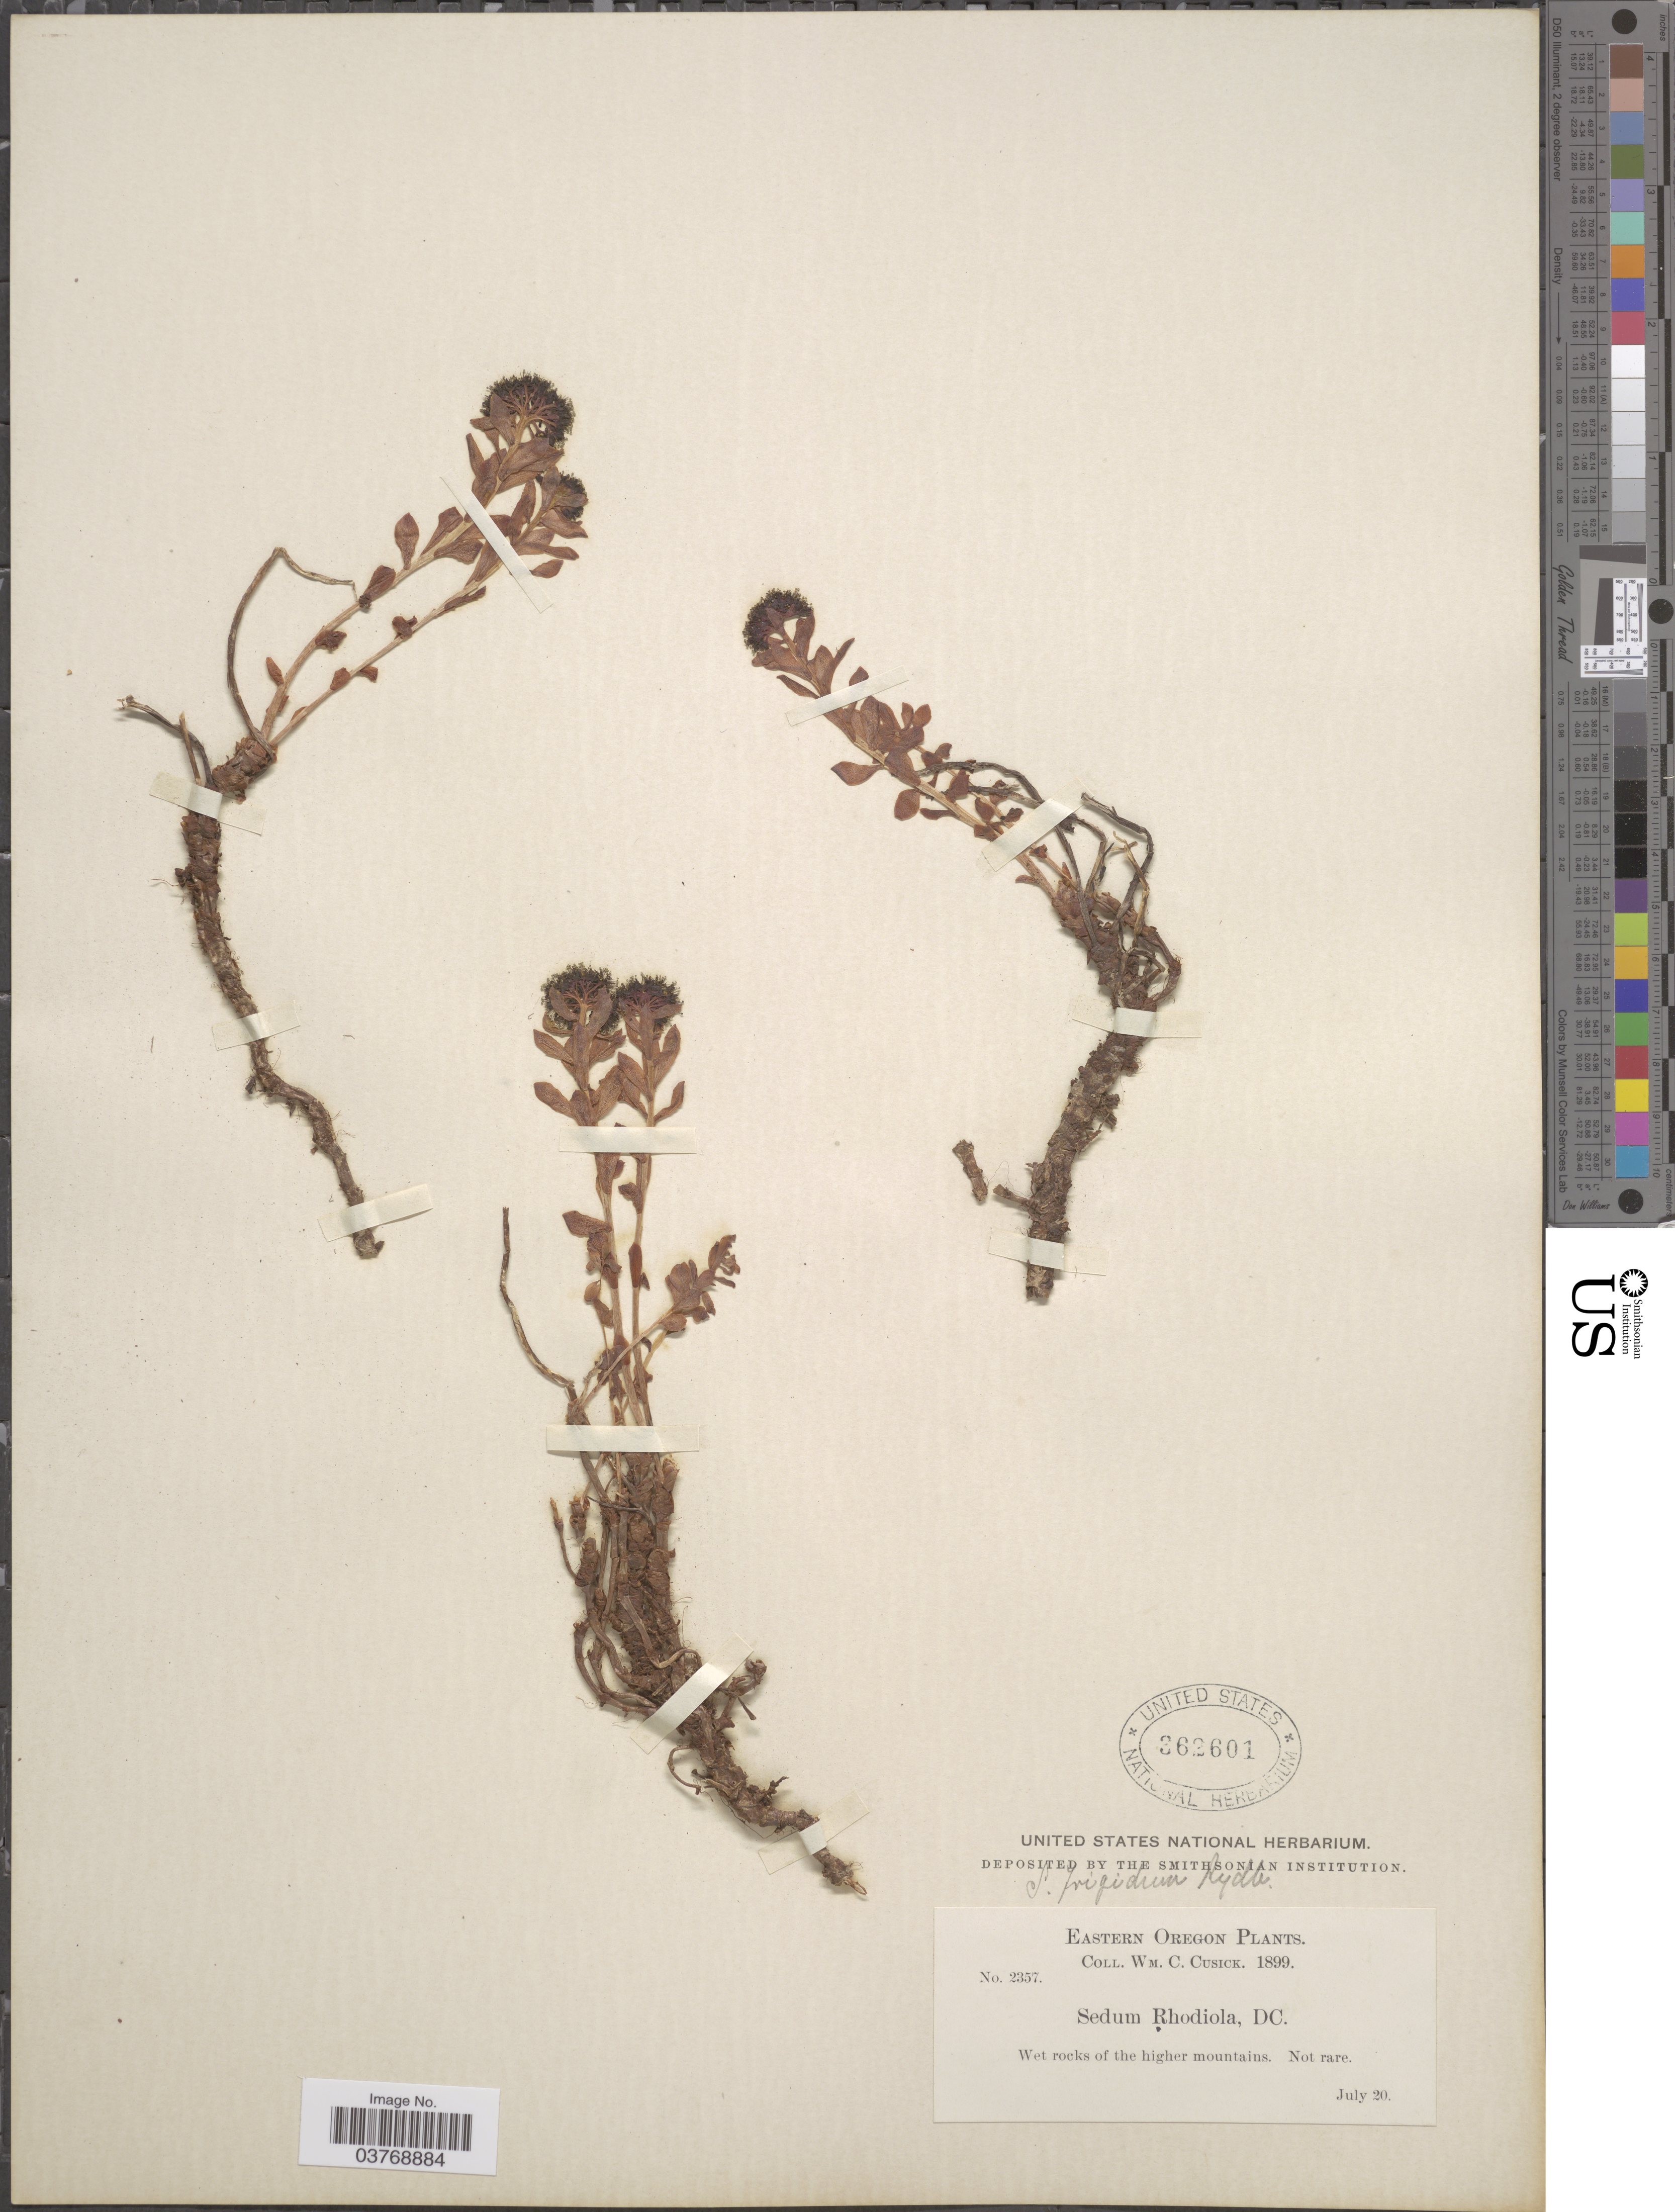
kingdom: Plantae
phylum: Tracheophyta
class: Magnoliopsida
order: Saxifragales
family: Crassulaceae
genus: Rhodiola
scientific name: Rhodiola integrifolia subsp. integrifolia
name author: Raf.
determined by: Strong, Mark T., (BOT), Smithsonian Institution - National Museum of Natural History (UNITED STATES)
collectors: W. C. Cusick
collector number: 2357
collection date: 1899-07-20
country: United States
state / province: Oregon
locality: Eastern Oregon.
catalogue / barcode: US 362601